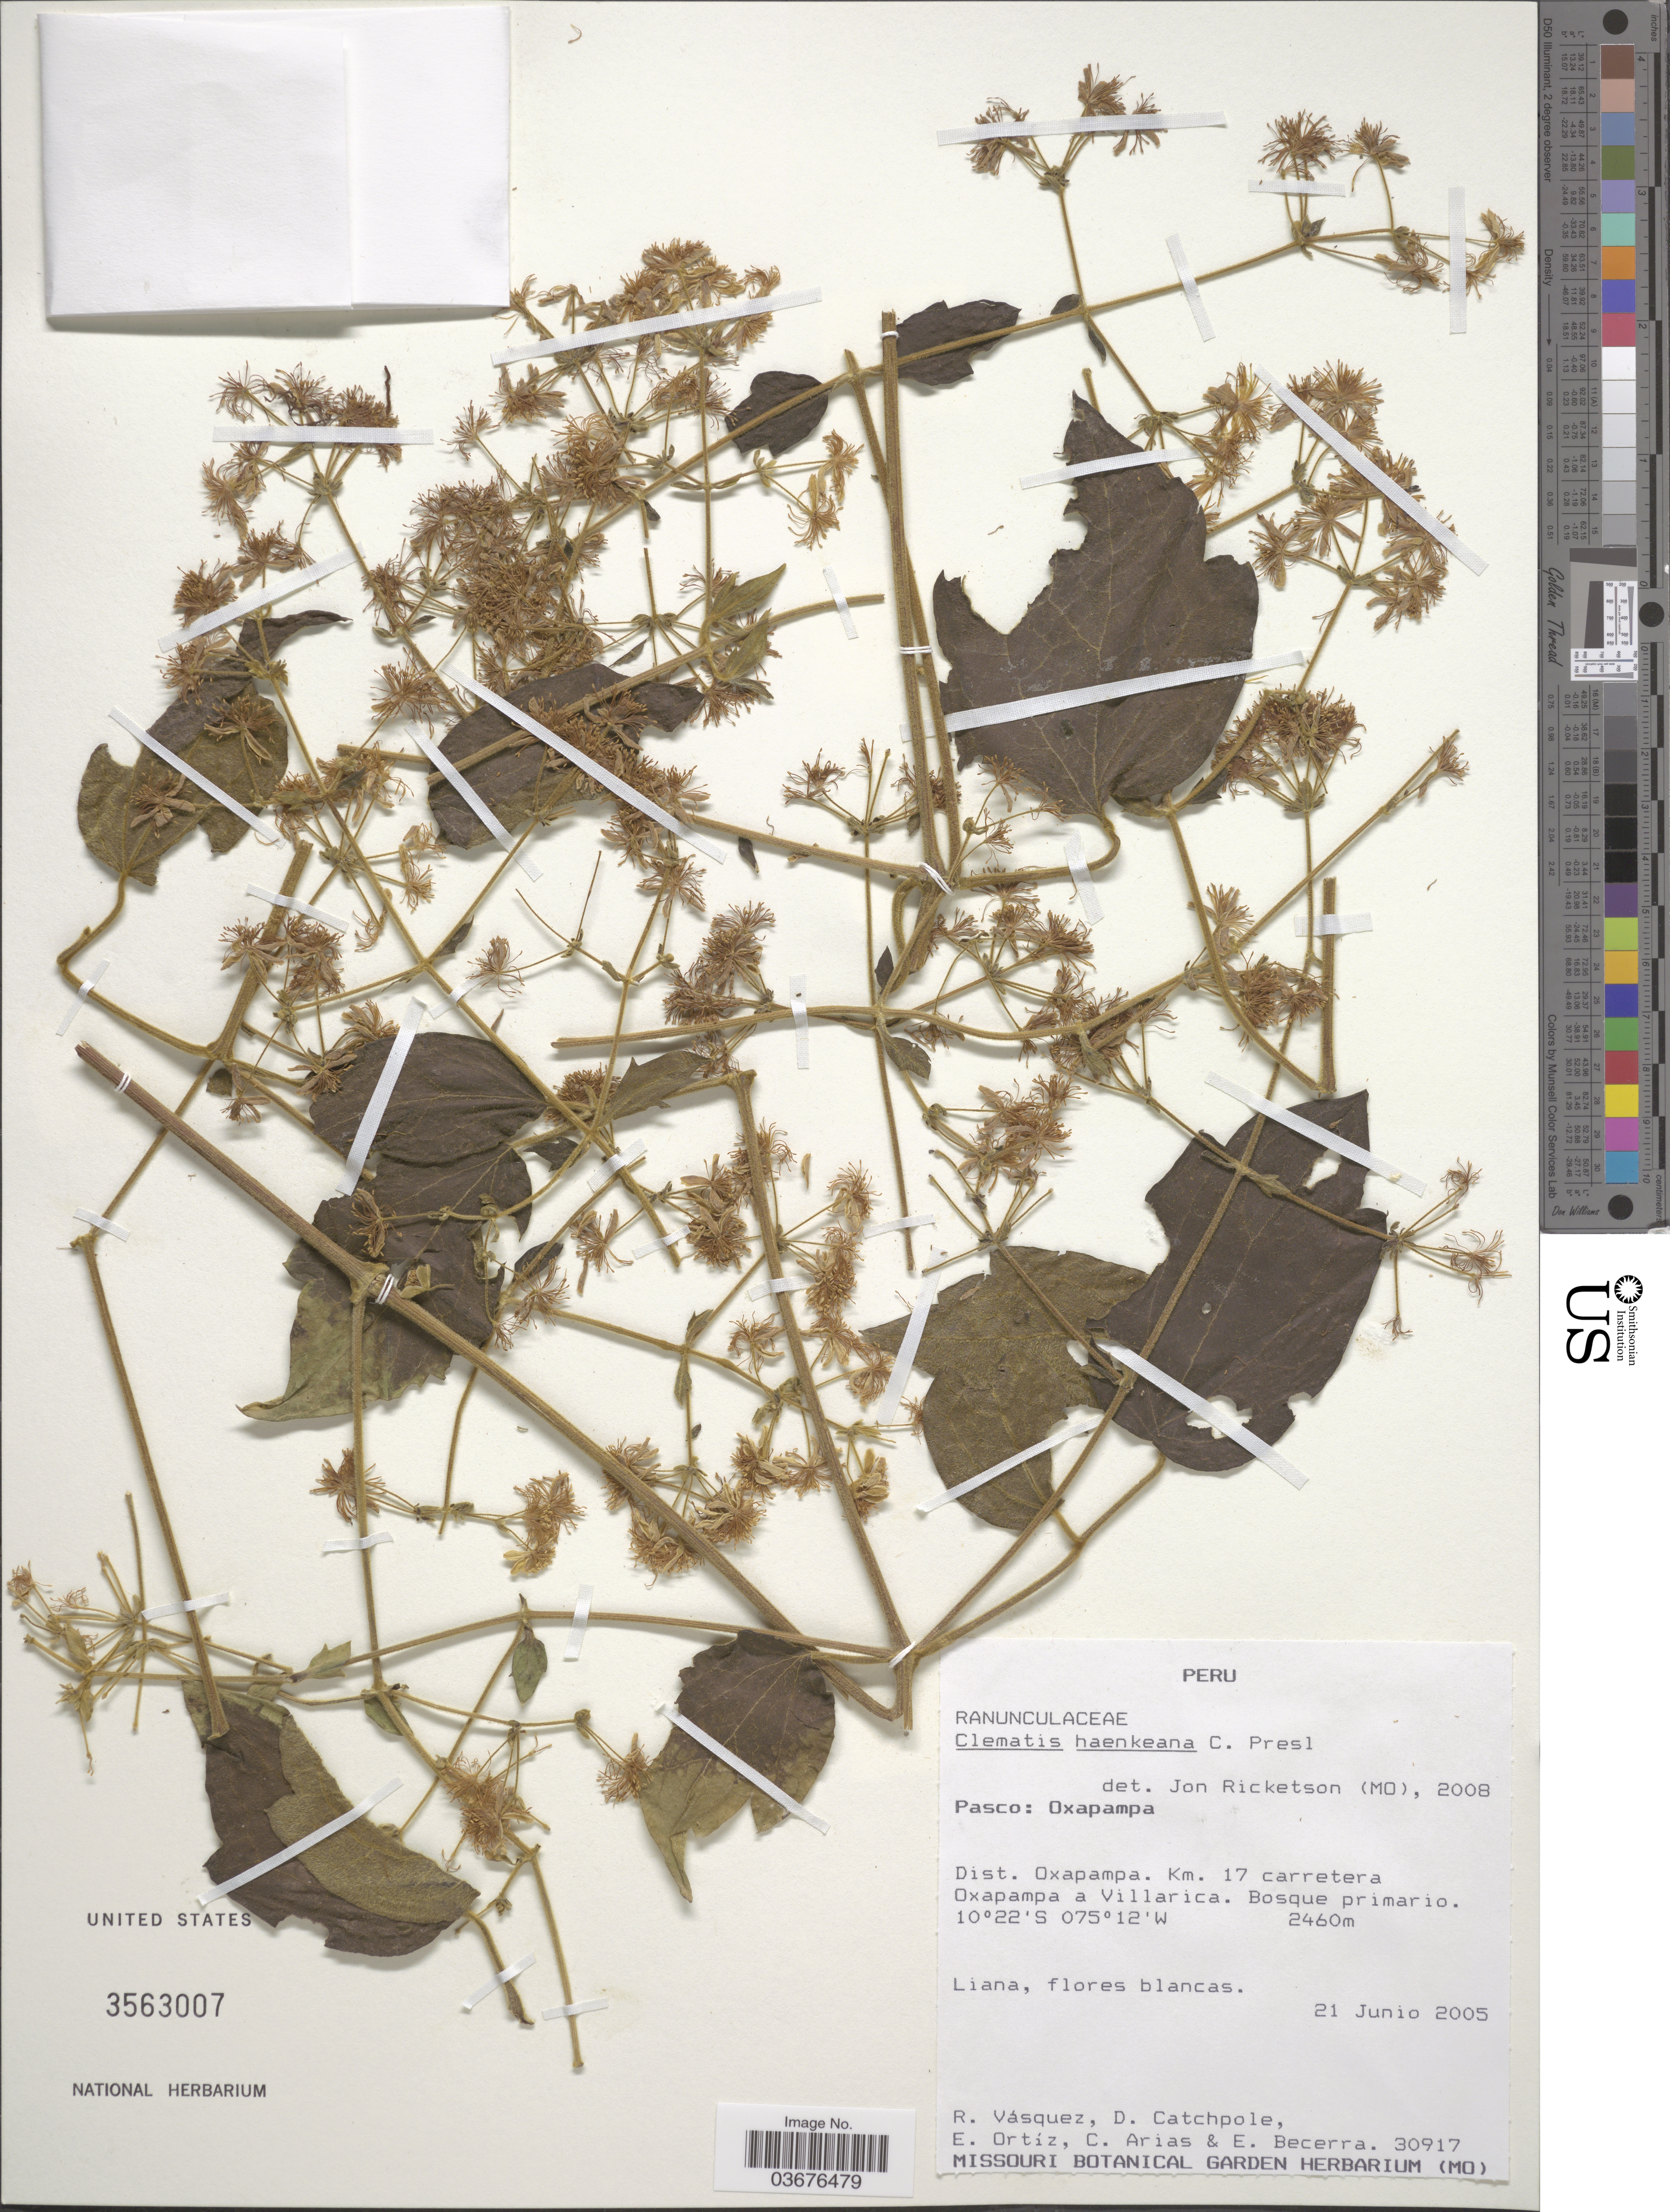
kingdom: Plantae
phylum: Tracheophyta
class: Magnoliopsida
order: Ranunculales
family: Ranunculaceae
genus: Clematis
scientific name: Clematis haenkeana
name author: C. Presl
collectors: R. Vásquez, D. Catchpole, E. Ortíz, C. Arias & E. Becerra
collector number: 30917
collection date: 2005-06-21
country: Peru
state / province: Pasco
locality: Oxapampa. Dist. Oxapampa. Km. 17 carretera Oxapampa a Villarica.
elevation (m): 2460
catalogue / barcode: US 3563007